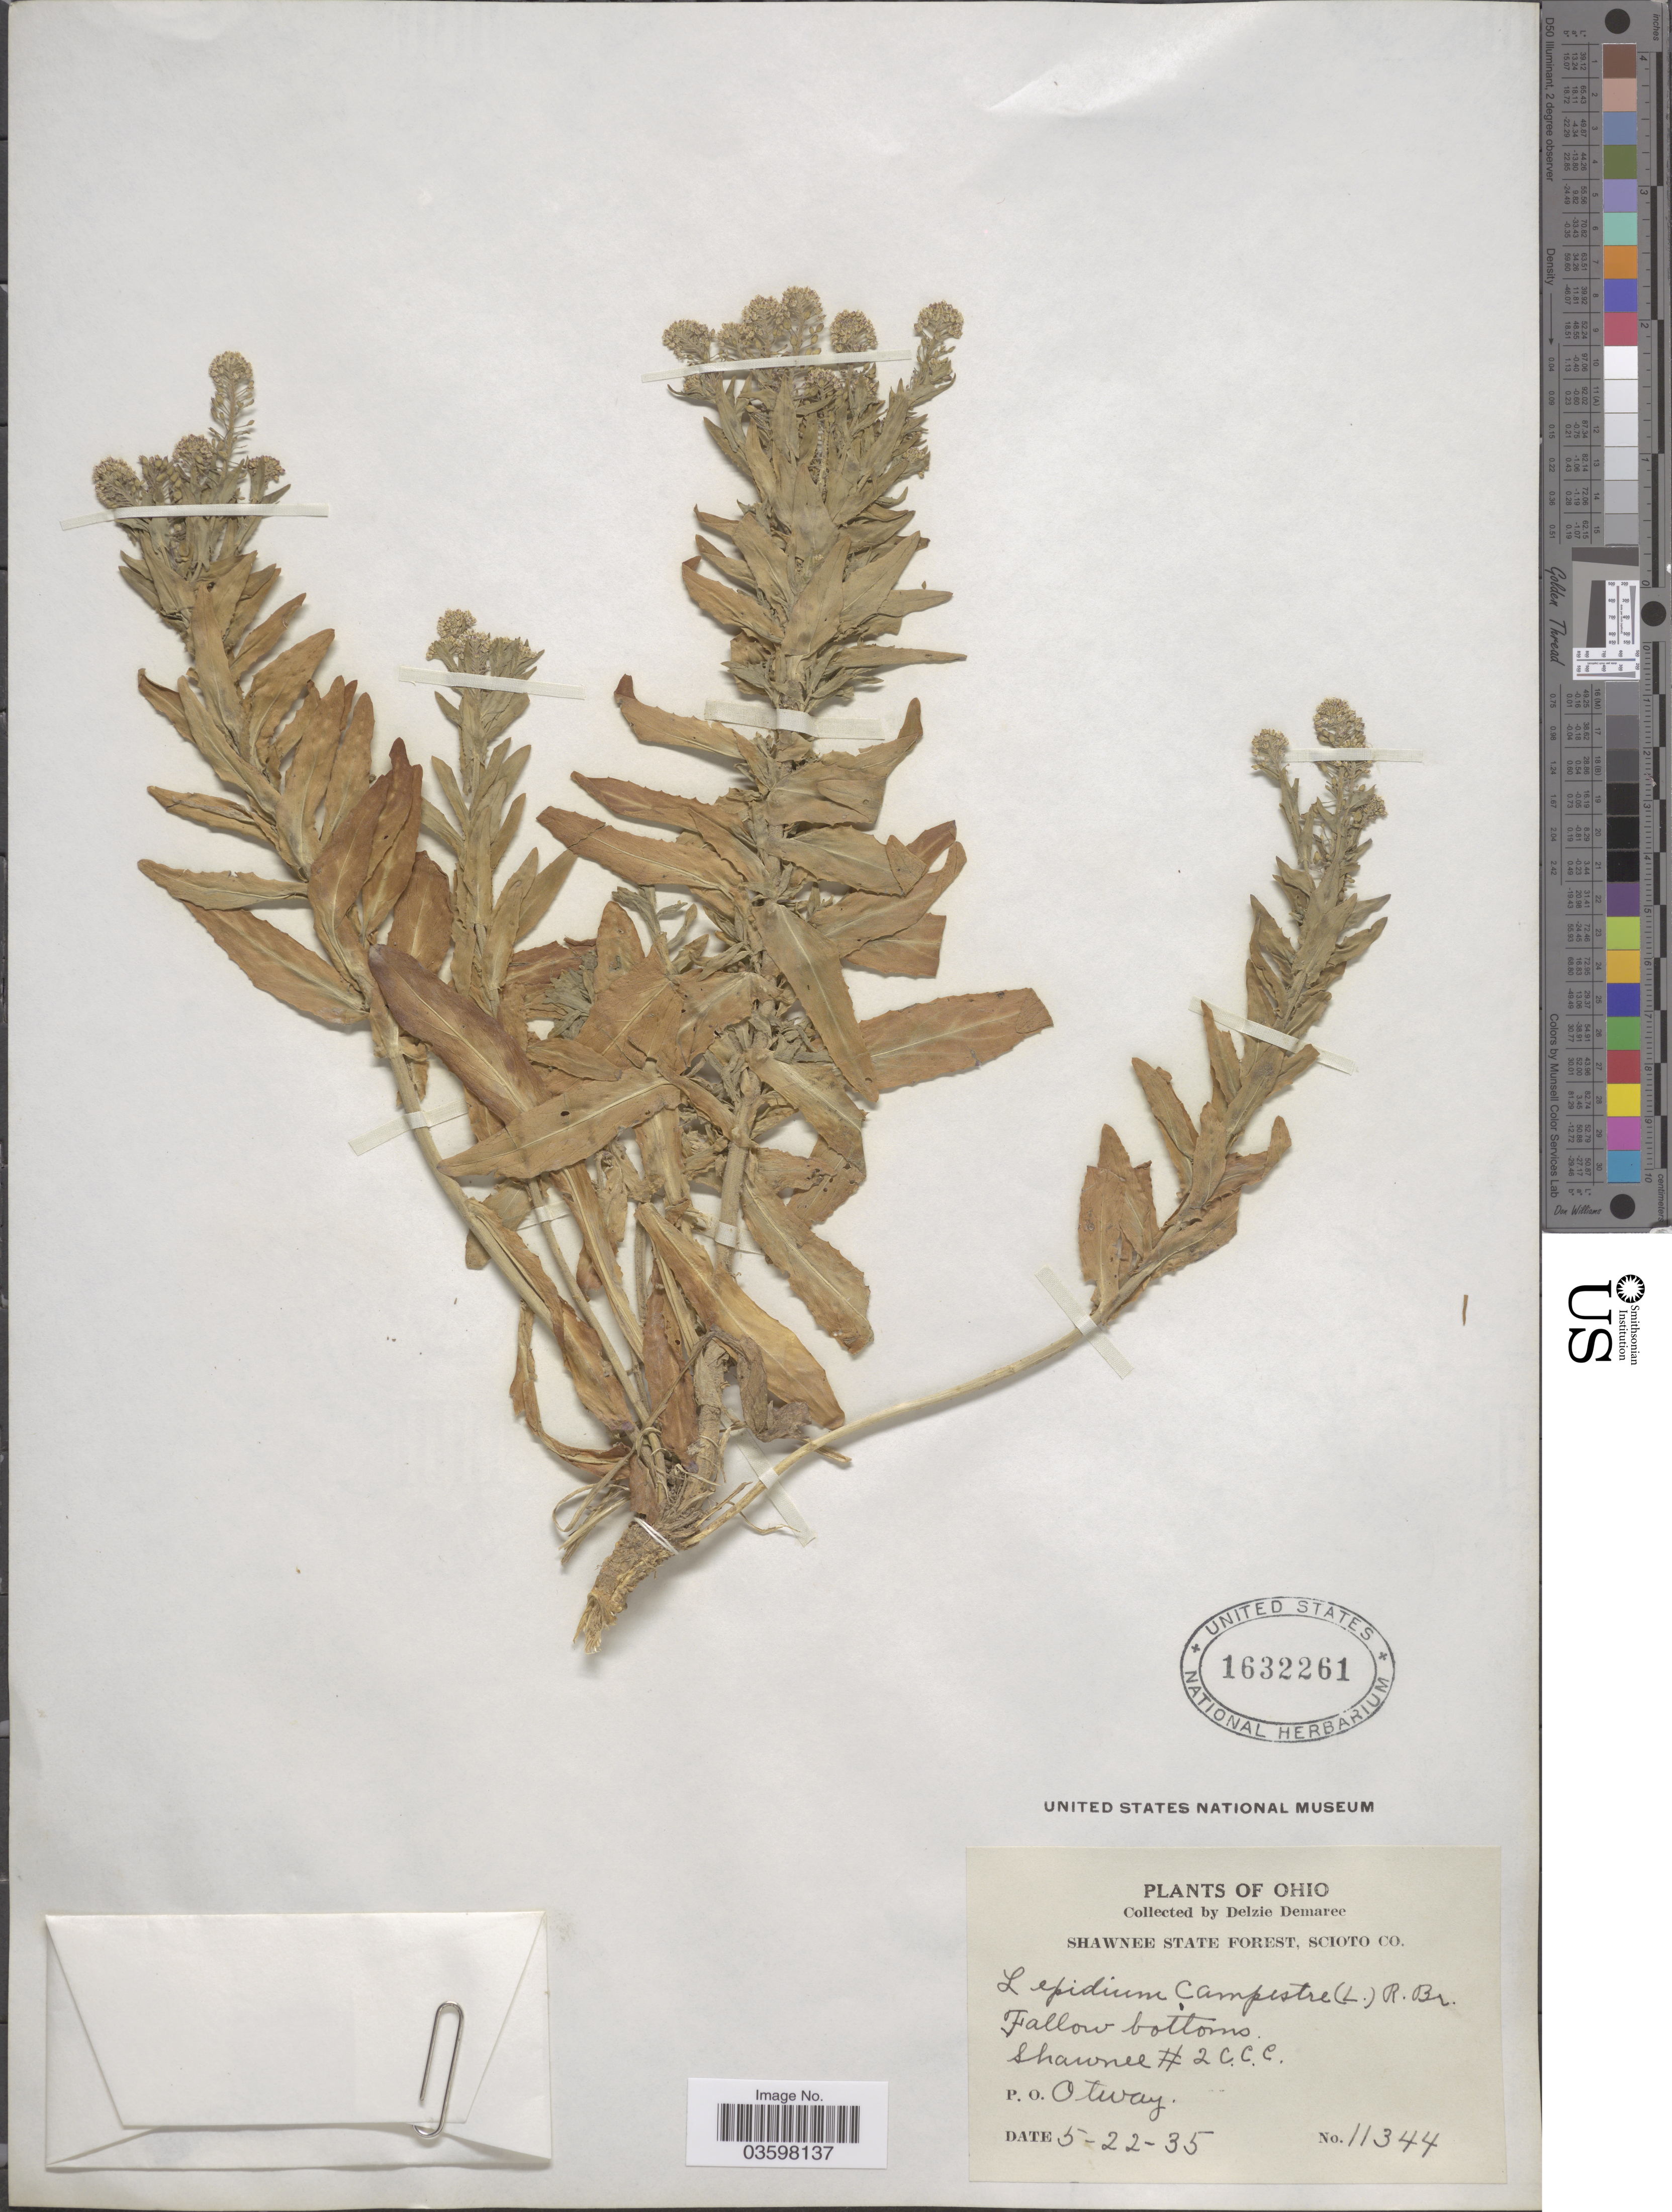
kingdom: Plantae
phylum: Tracheophyta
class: Magnoliopsida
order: Brassicales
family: Brassicaceae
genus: Lepidium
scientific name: Lepidium campestre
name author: (L.) W.T. Aiton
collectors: D. Demaree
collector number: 11344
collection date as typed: Transcribed d/m/y: 22/5/35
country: United States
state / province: Ohio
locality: Shawnee State Forest, Scioto Co. Fallow bottoms. Shawnee # 2 C.C.C. P. O. Otway.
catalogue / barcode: US 1632261